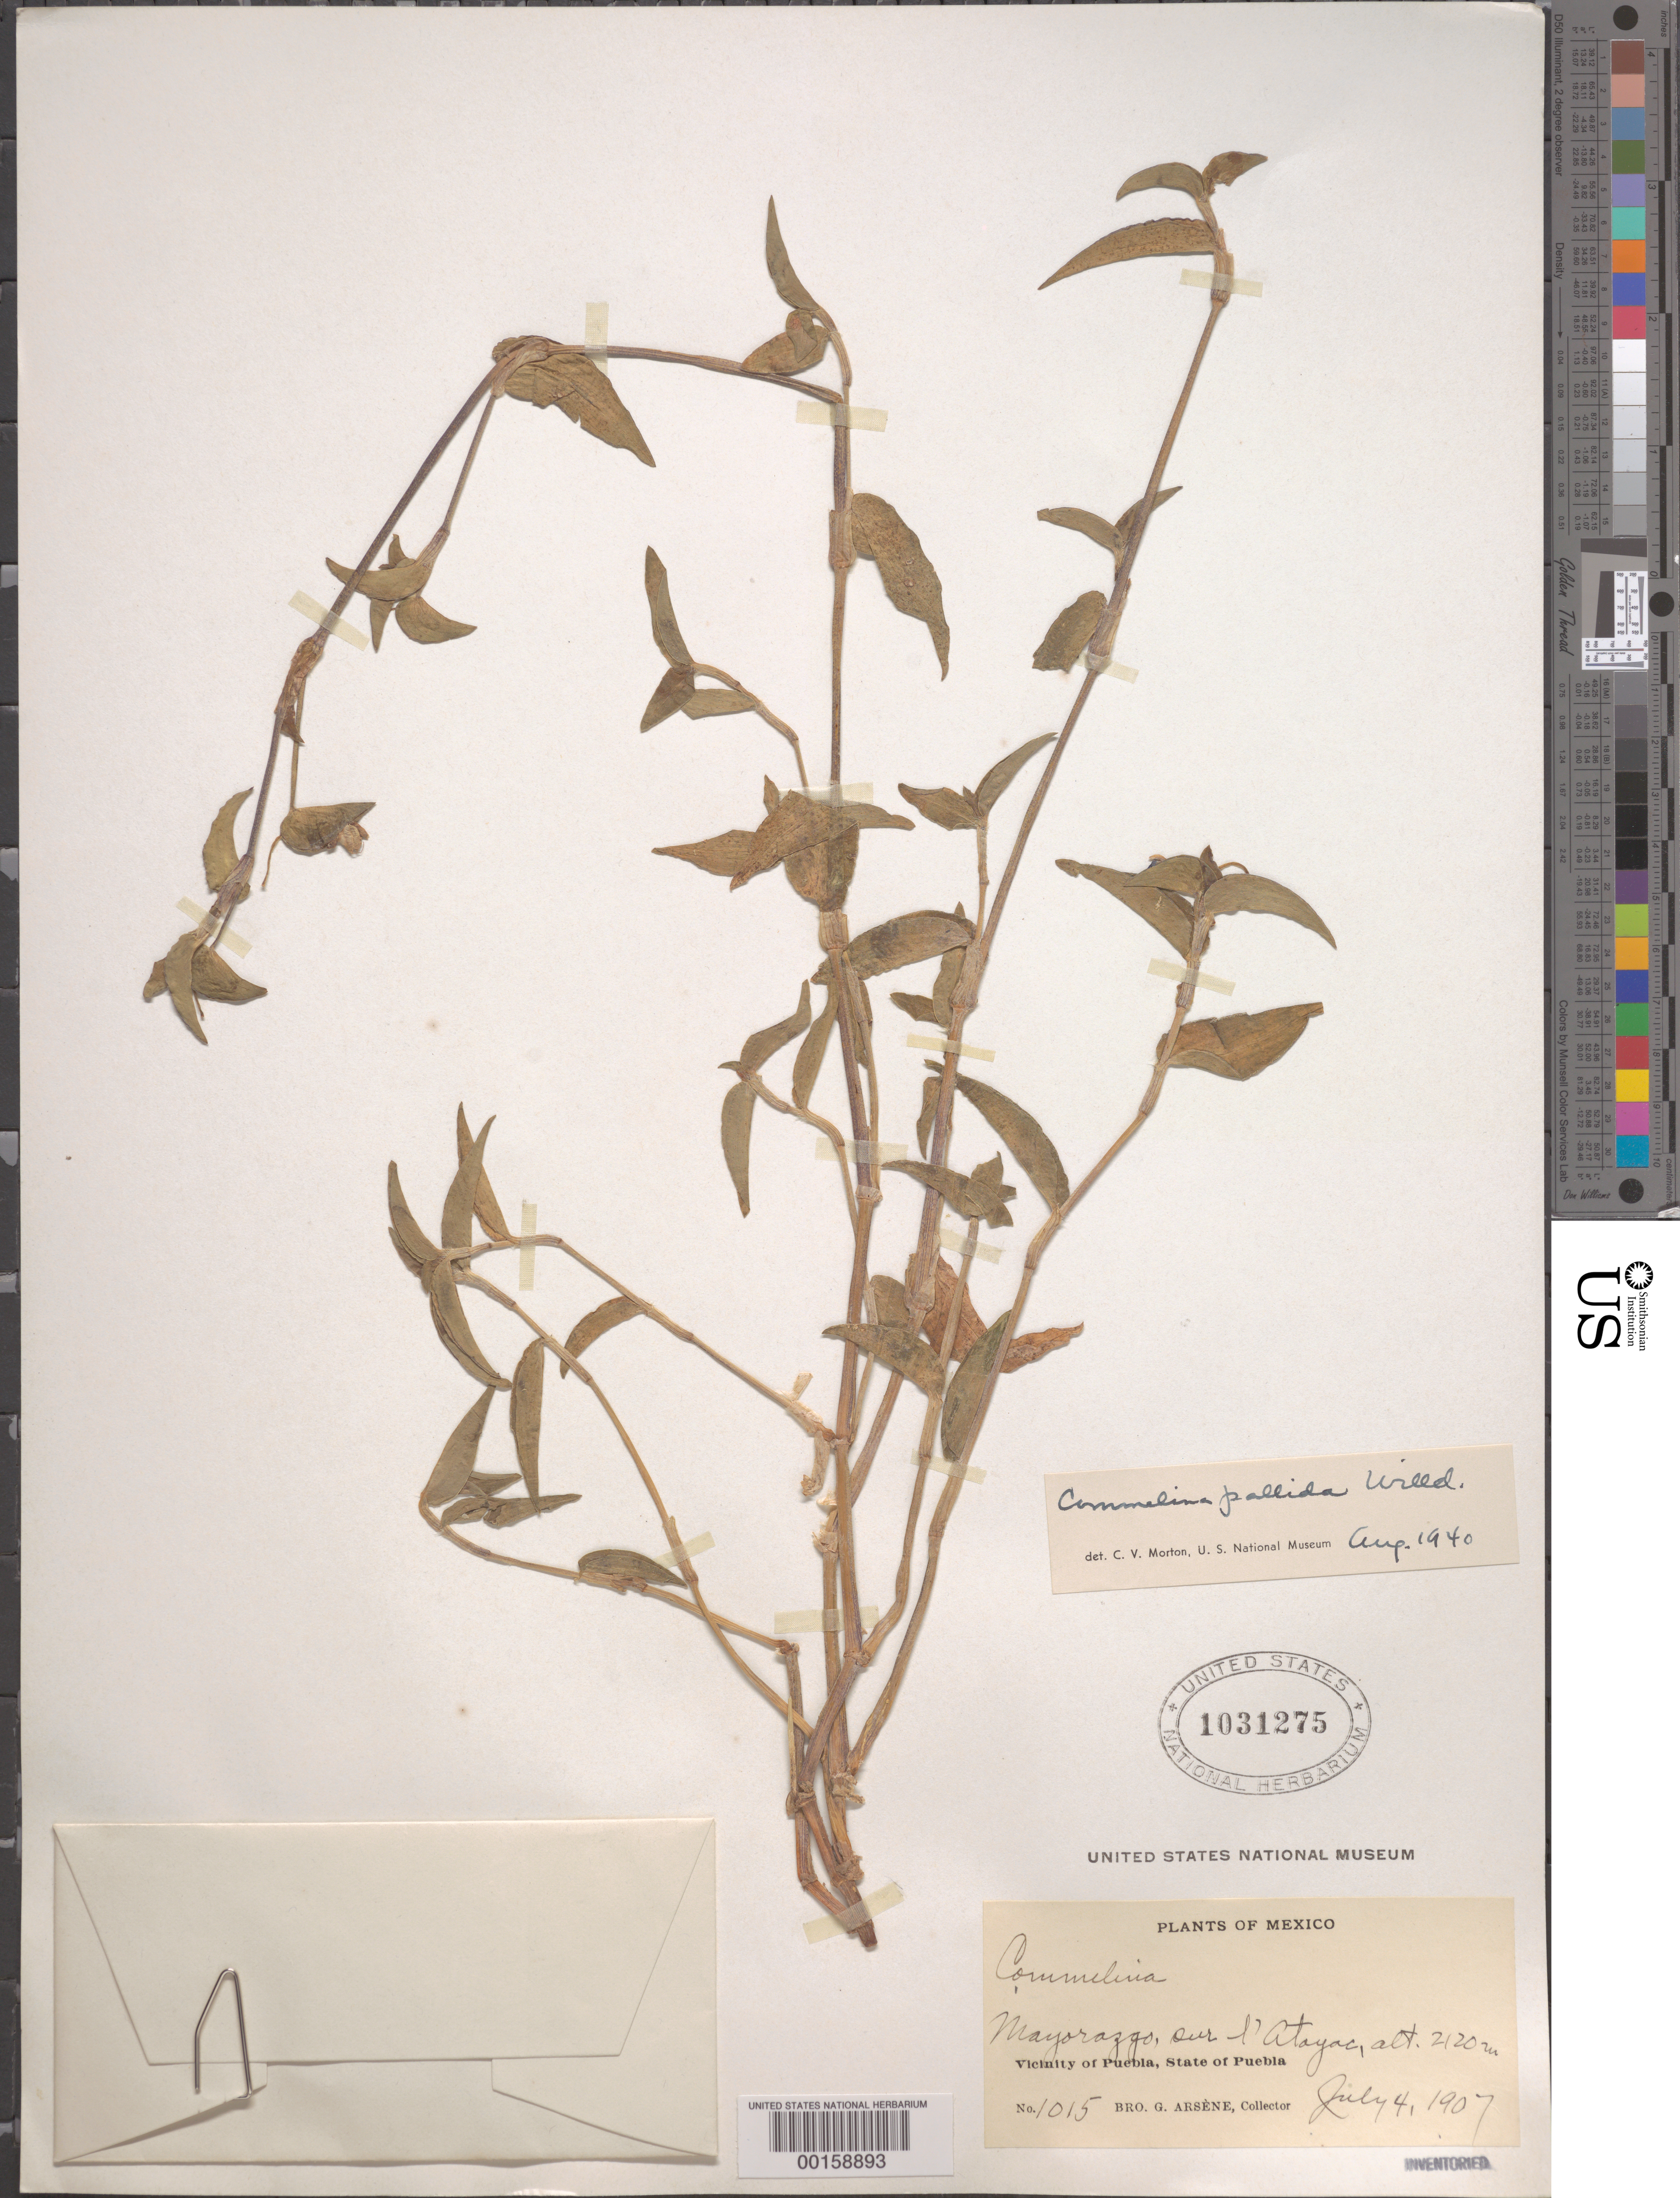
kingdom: Plantae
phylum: Tracheophyta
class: Liliopsida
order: Commelinales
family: Commelinaceae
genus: Commelina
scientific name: Commelina pallida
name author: Willd.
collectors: Bro. G. Arsène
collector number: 1015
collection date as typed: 04 Jul 1907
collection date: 1907-07-04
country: Mexico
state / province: Puebla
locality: Mayorazyo near l'Atoyac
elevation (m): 2120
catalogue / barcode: US 1031275